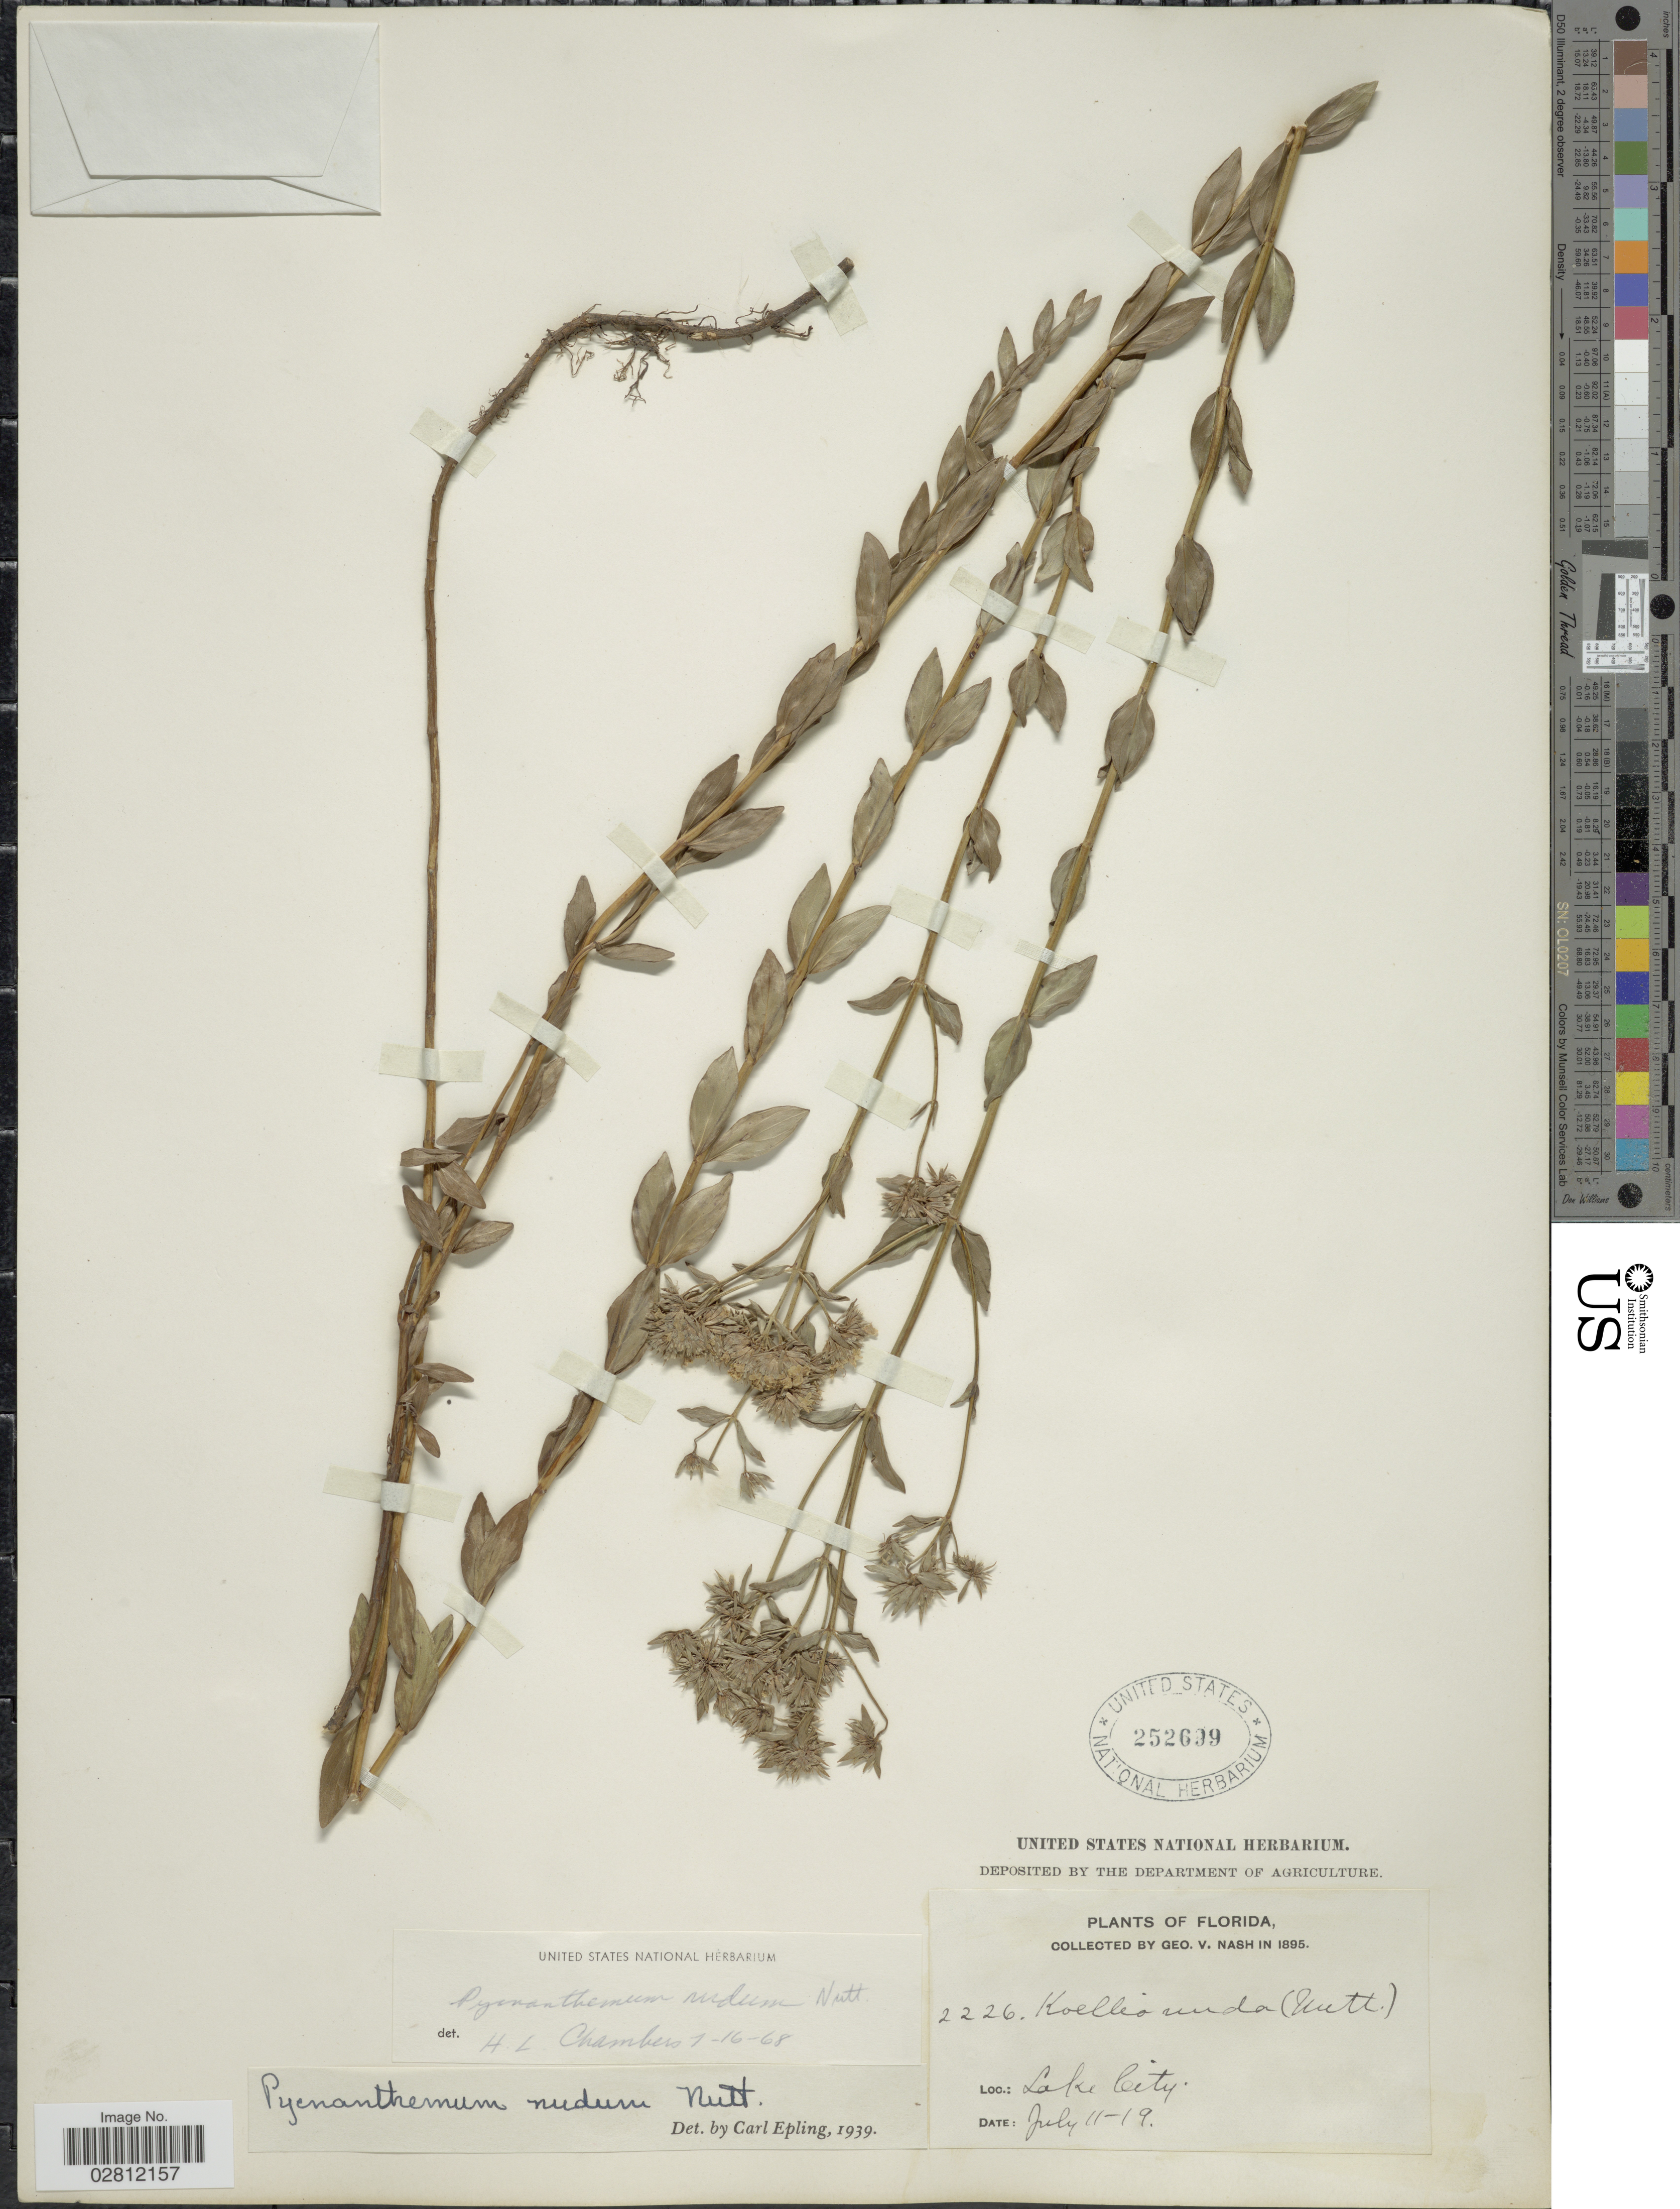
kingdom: Plantae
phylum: Tracheophyta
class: Magnoliopsida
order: Lamiales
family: Lamiaceae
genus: Pycnanthemum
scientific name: Pycnanthemum nudum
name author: Nutt.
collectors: G. V. Nash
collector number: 2226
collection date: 1895-07-11/1895-07-19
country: United States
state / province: Florida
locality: Lake City.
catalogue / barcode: US 252699